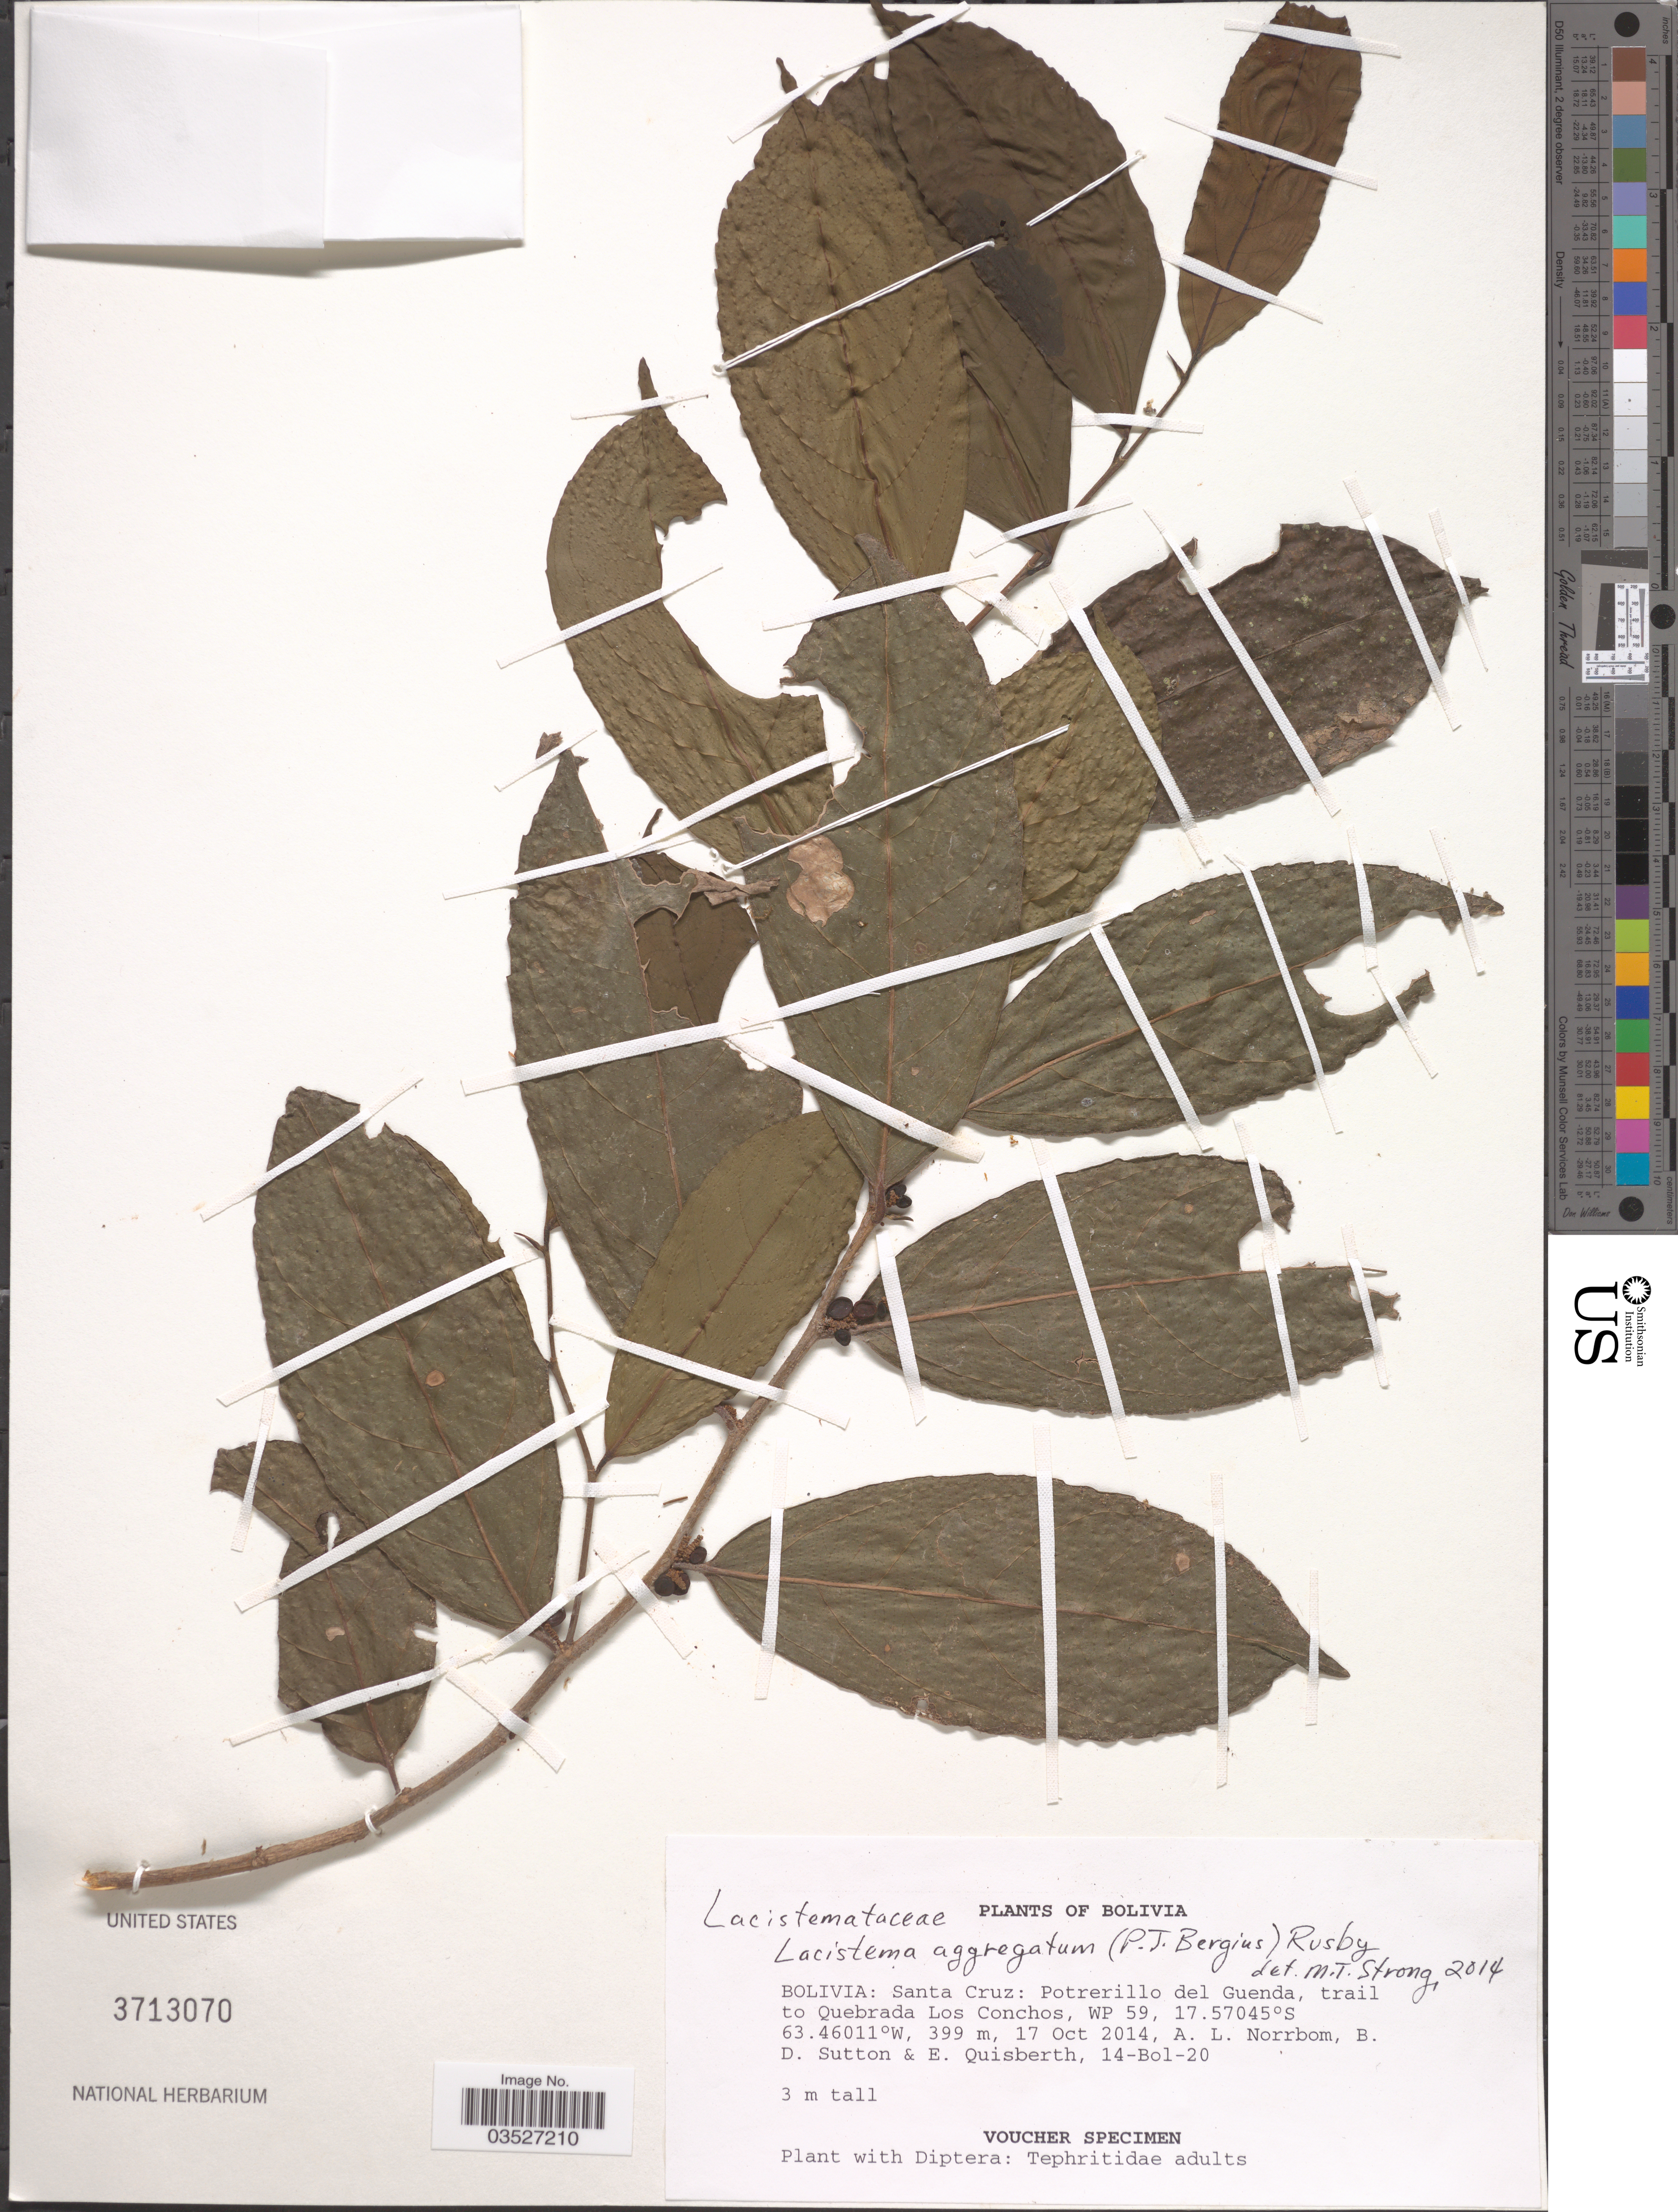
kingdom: Plantae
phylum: Tracheophyta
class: Magnoliopsida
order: Malpighiales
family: Lacistemataceae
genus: Lacistema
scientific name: Lacistema aggregatum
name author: (P.J. Bergius) Rusby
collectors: A. L. Norrbom, B. Sutton & E. Quisberth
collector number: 14-Bol-20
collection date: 2014-10-17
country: Bolivia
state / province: Santa Cruz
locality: Potrerillo del Guenda, trail to Qurebrada Los Conchos, WP 59.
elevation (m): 399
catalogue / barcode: US 3713070